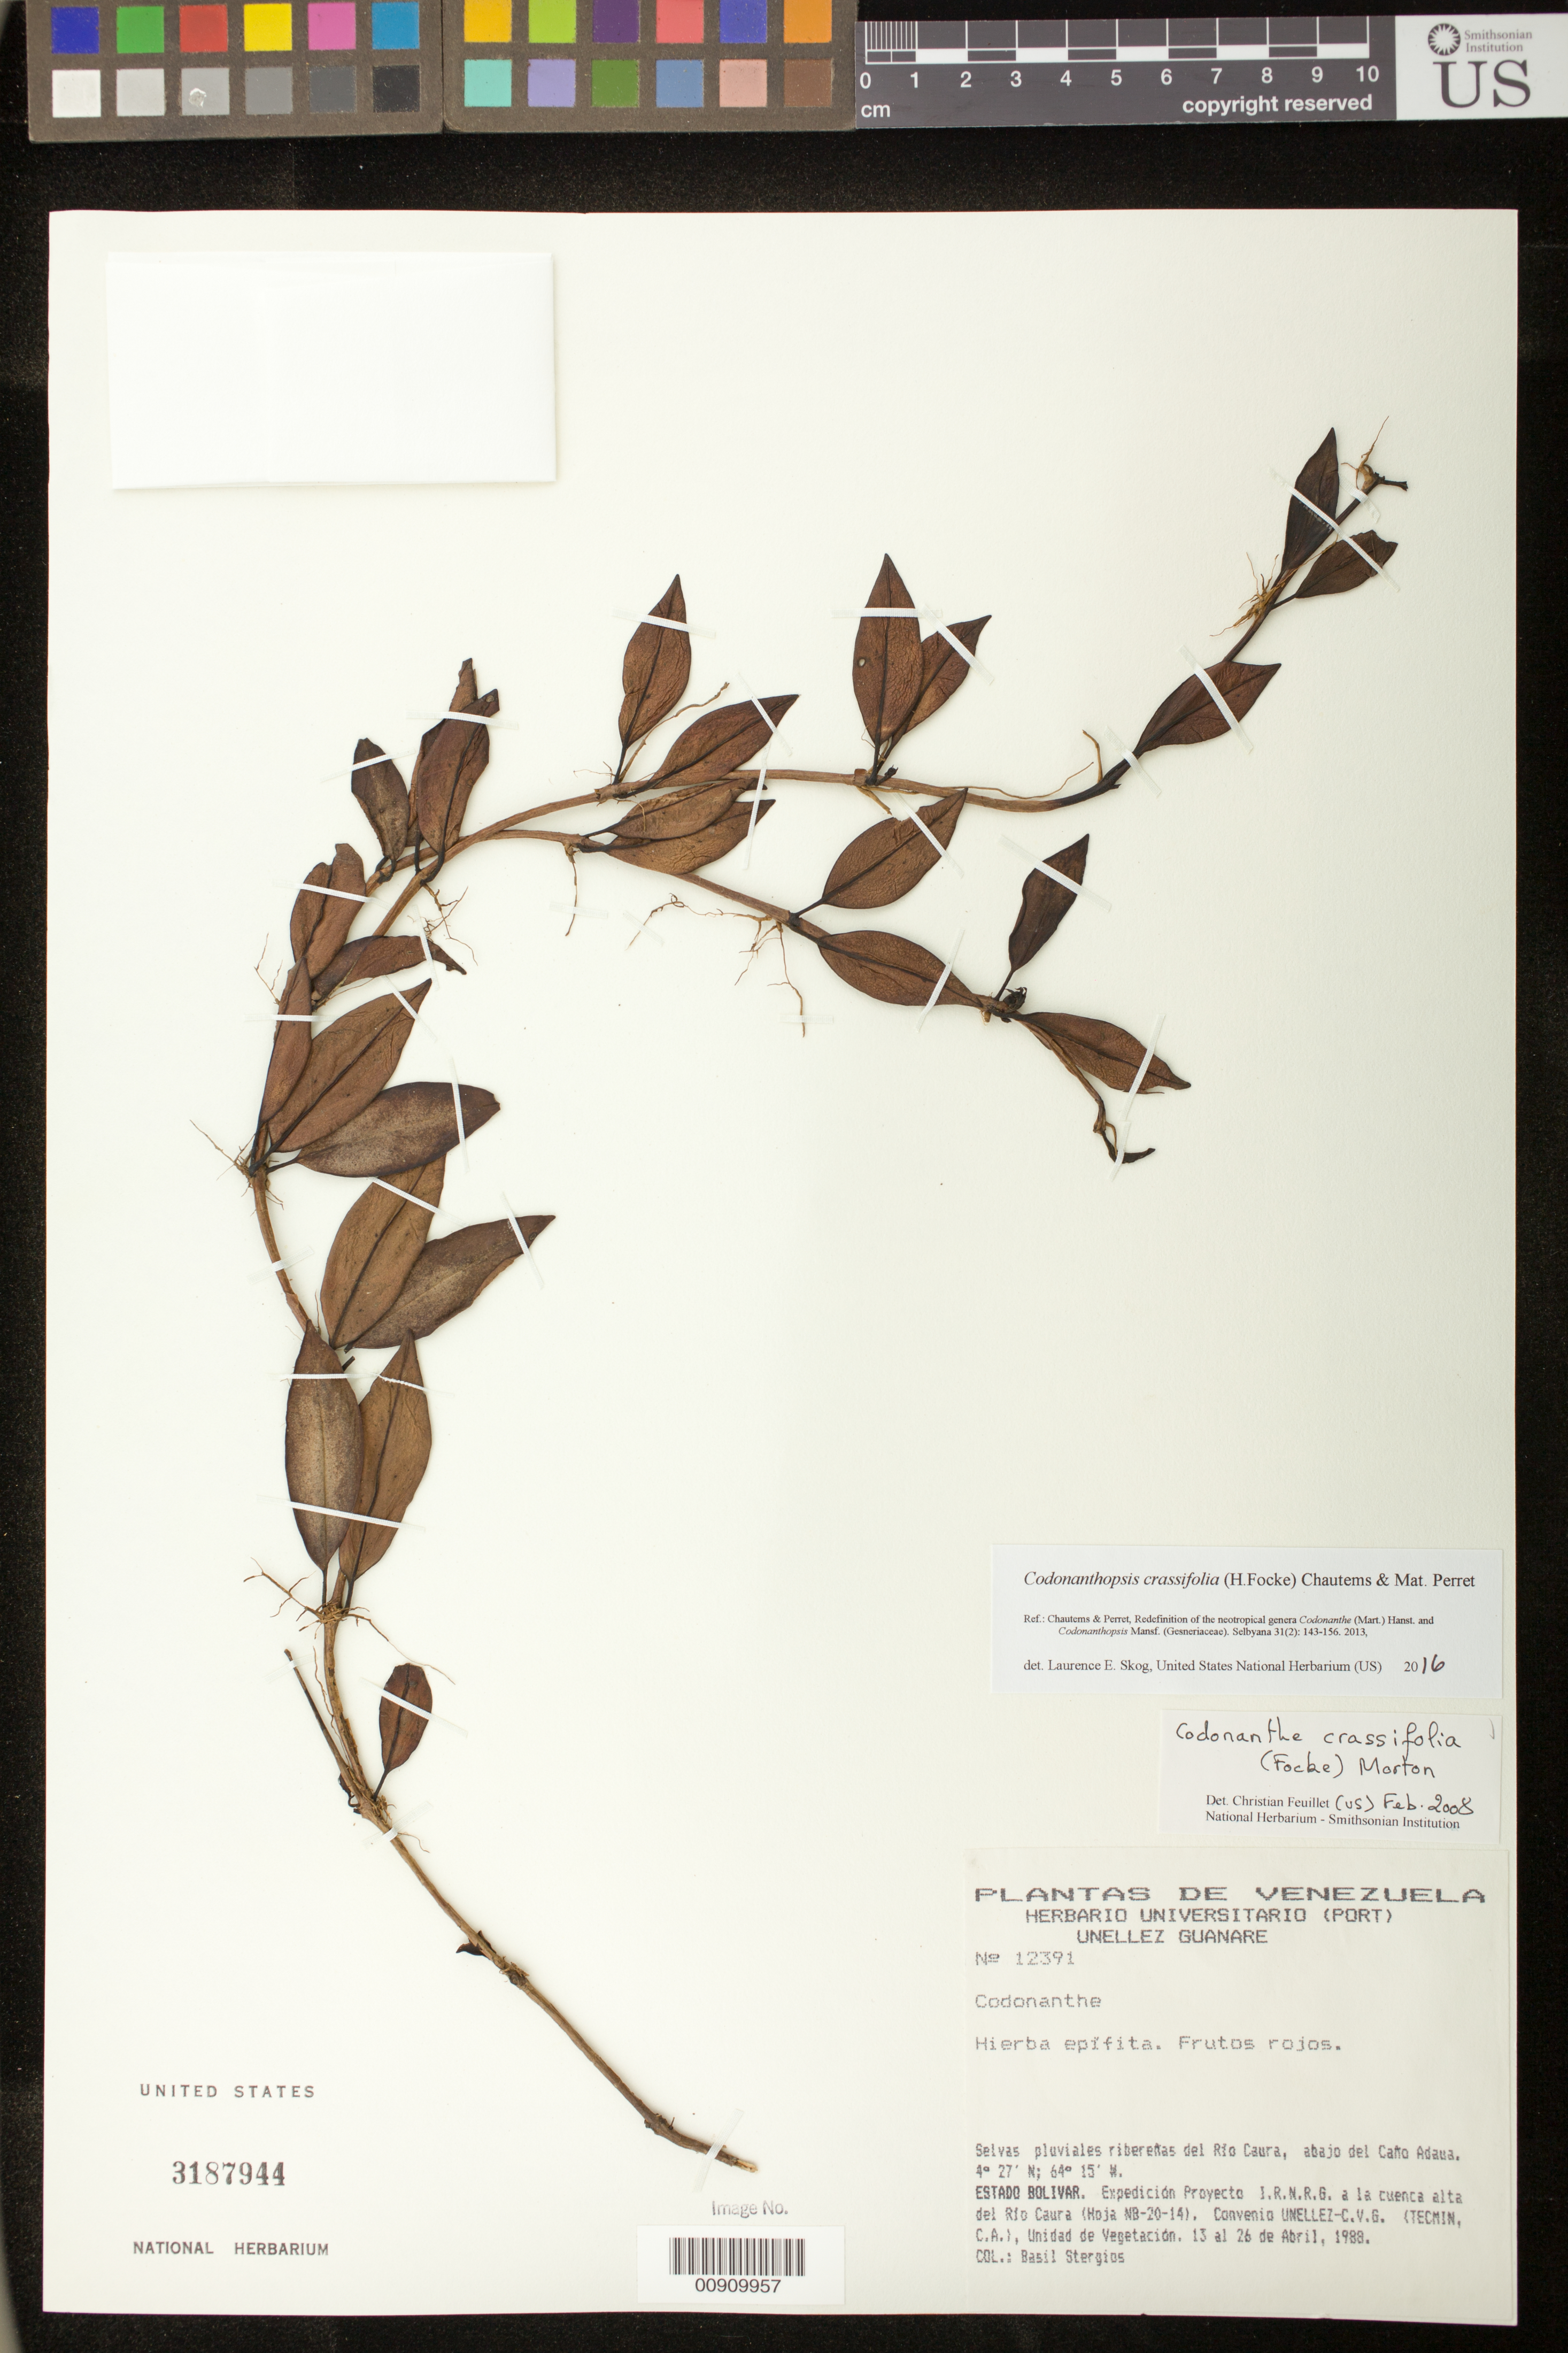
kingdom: Plantae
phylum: Tracheophyta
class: Magnoliopsida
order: Lamiales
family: Gesneriaceae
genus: Codonanthopsis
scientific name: Codonanthopsis crassifolia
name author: (H. Focke) Chautems & Mat.Perret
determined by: Skog, Laurence E.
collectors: B. G. Stergios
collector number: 12391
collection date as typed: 13-26 Apr 1988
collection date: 1988-04-13/1988-04-26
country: Venezuela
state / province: Bolívar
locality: Pluviales ribereñas del Río Caura, abajo del Caño Adaua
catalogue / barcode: US 3187944